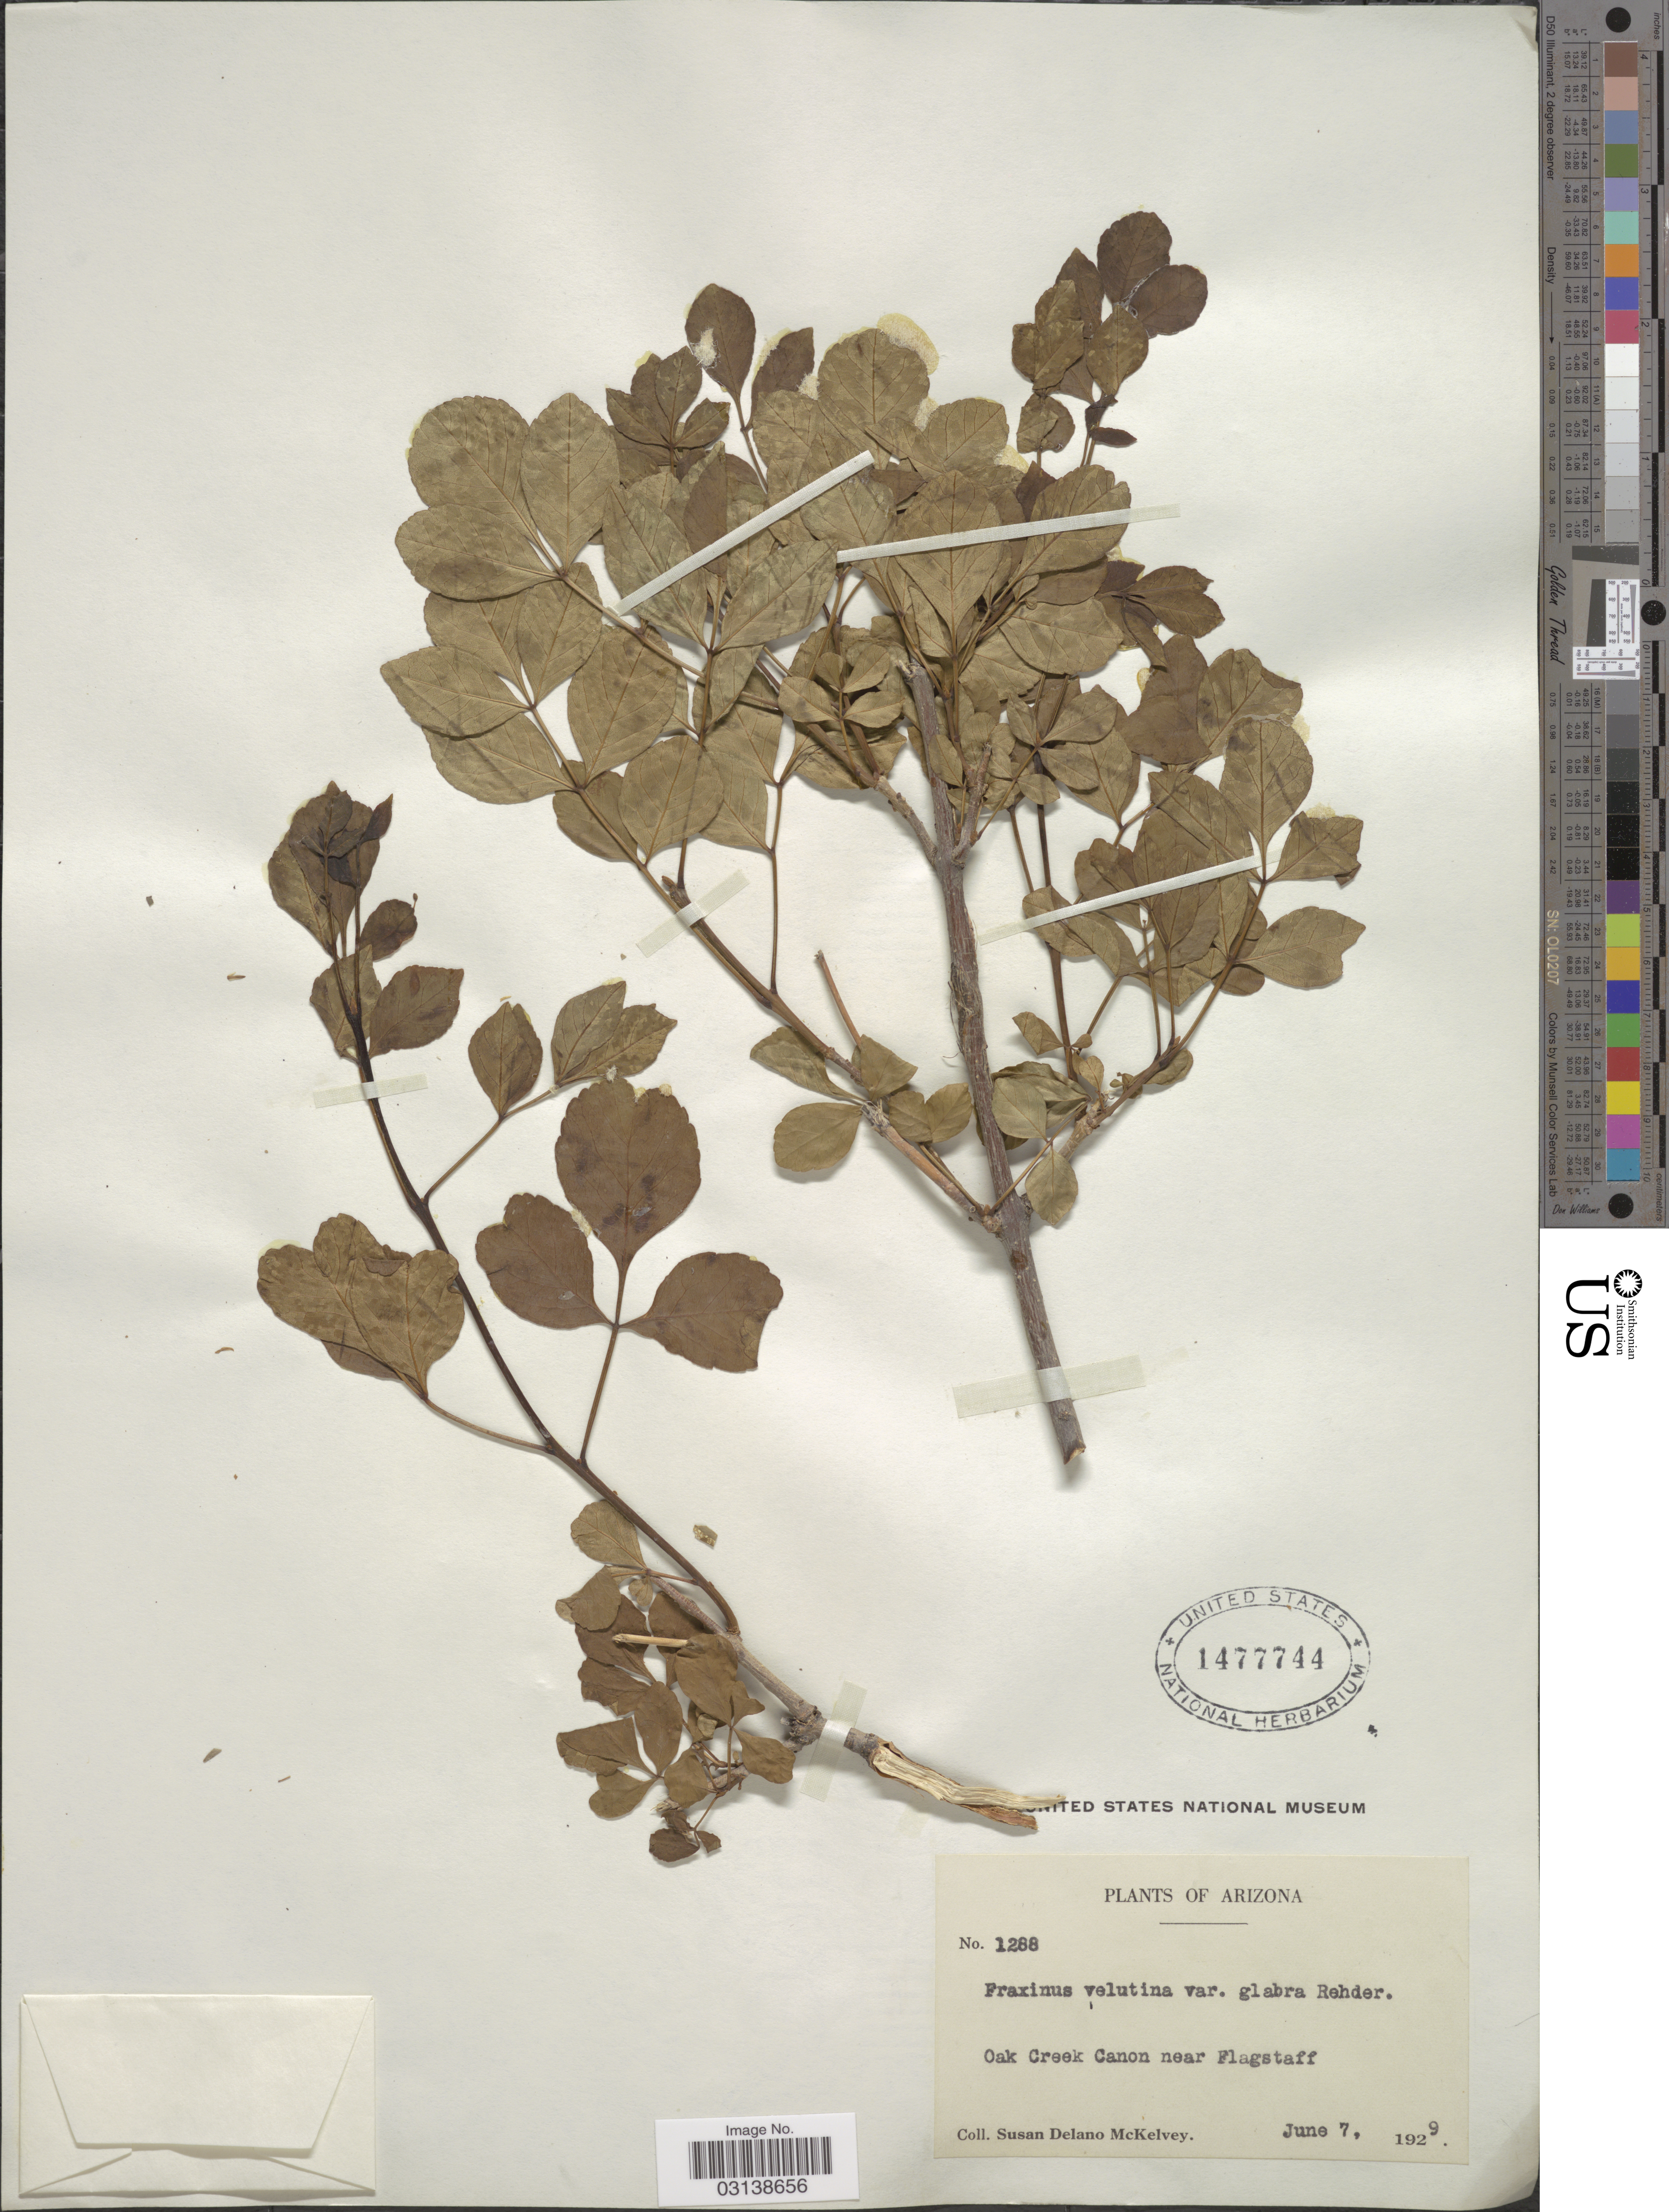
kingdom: Plantae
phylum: Tracheophyta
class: Magnoliopsida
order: Lamiales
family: Oleaceae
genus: Fraxinus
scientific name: Fraxinus cuspidata var. macropetala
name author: (Eastw.) Rehder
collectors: S. A. McKelvey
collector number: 1288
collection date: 1929-06-07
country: United States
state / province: Arizona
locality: Oak Creek Canon near Flagstaff.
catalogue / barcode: US 1477744